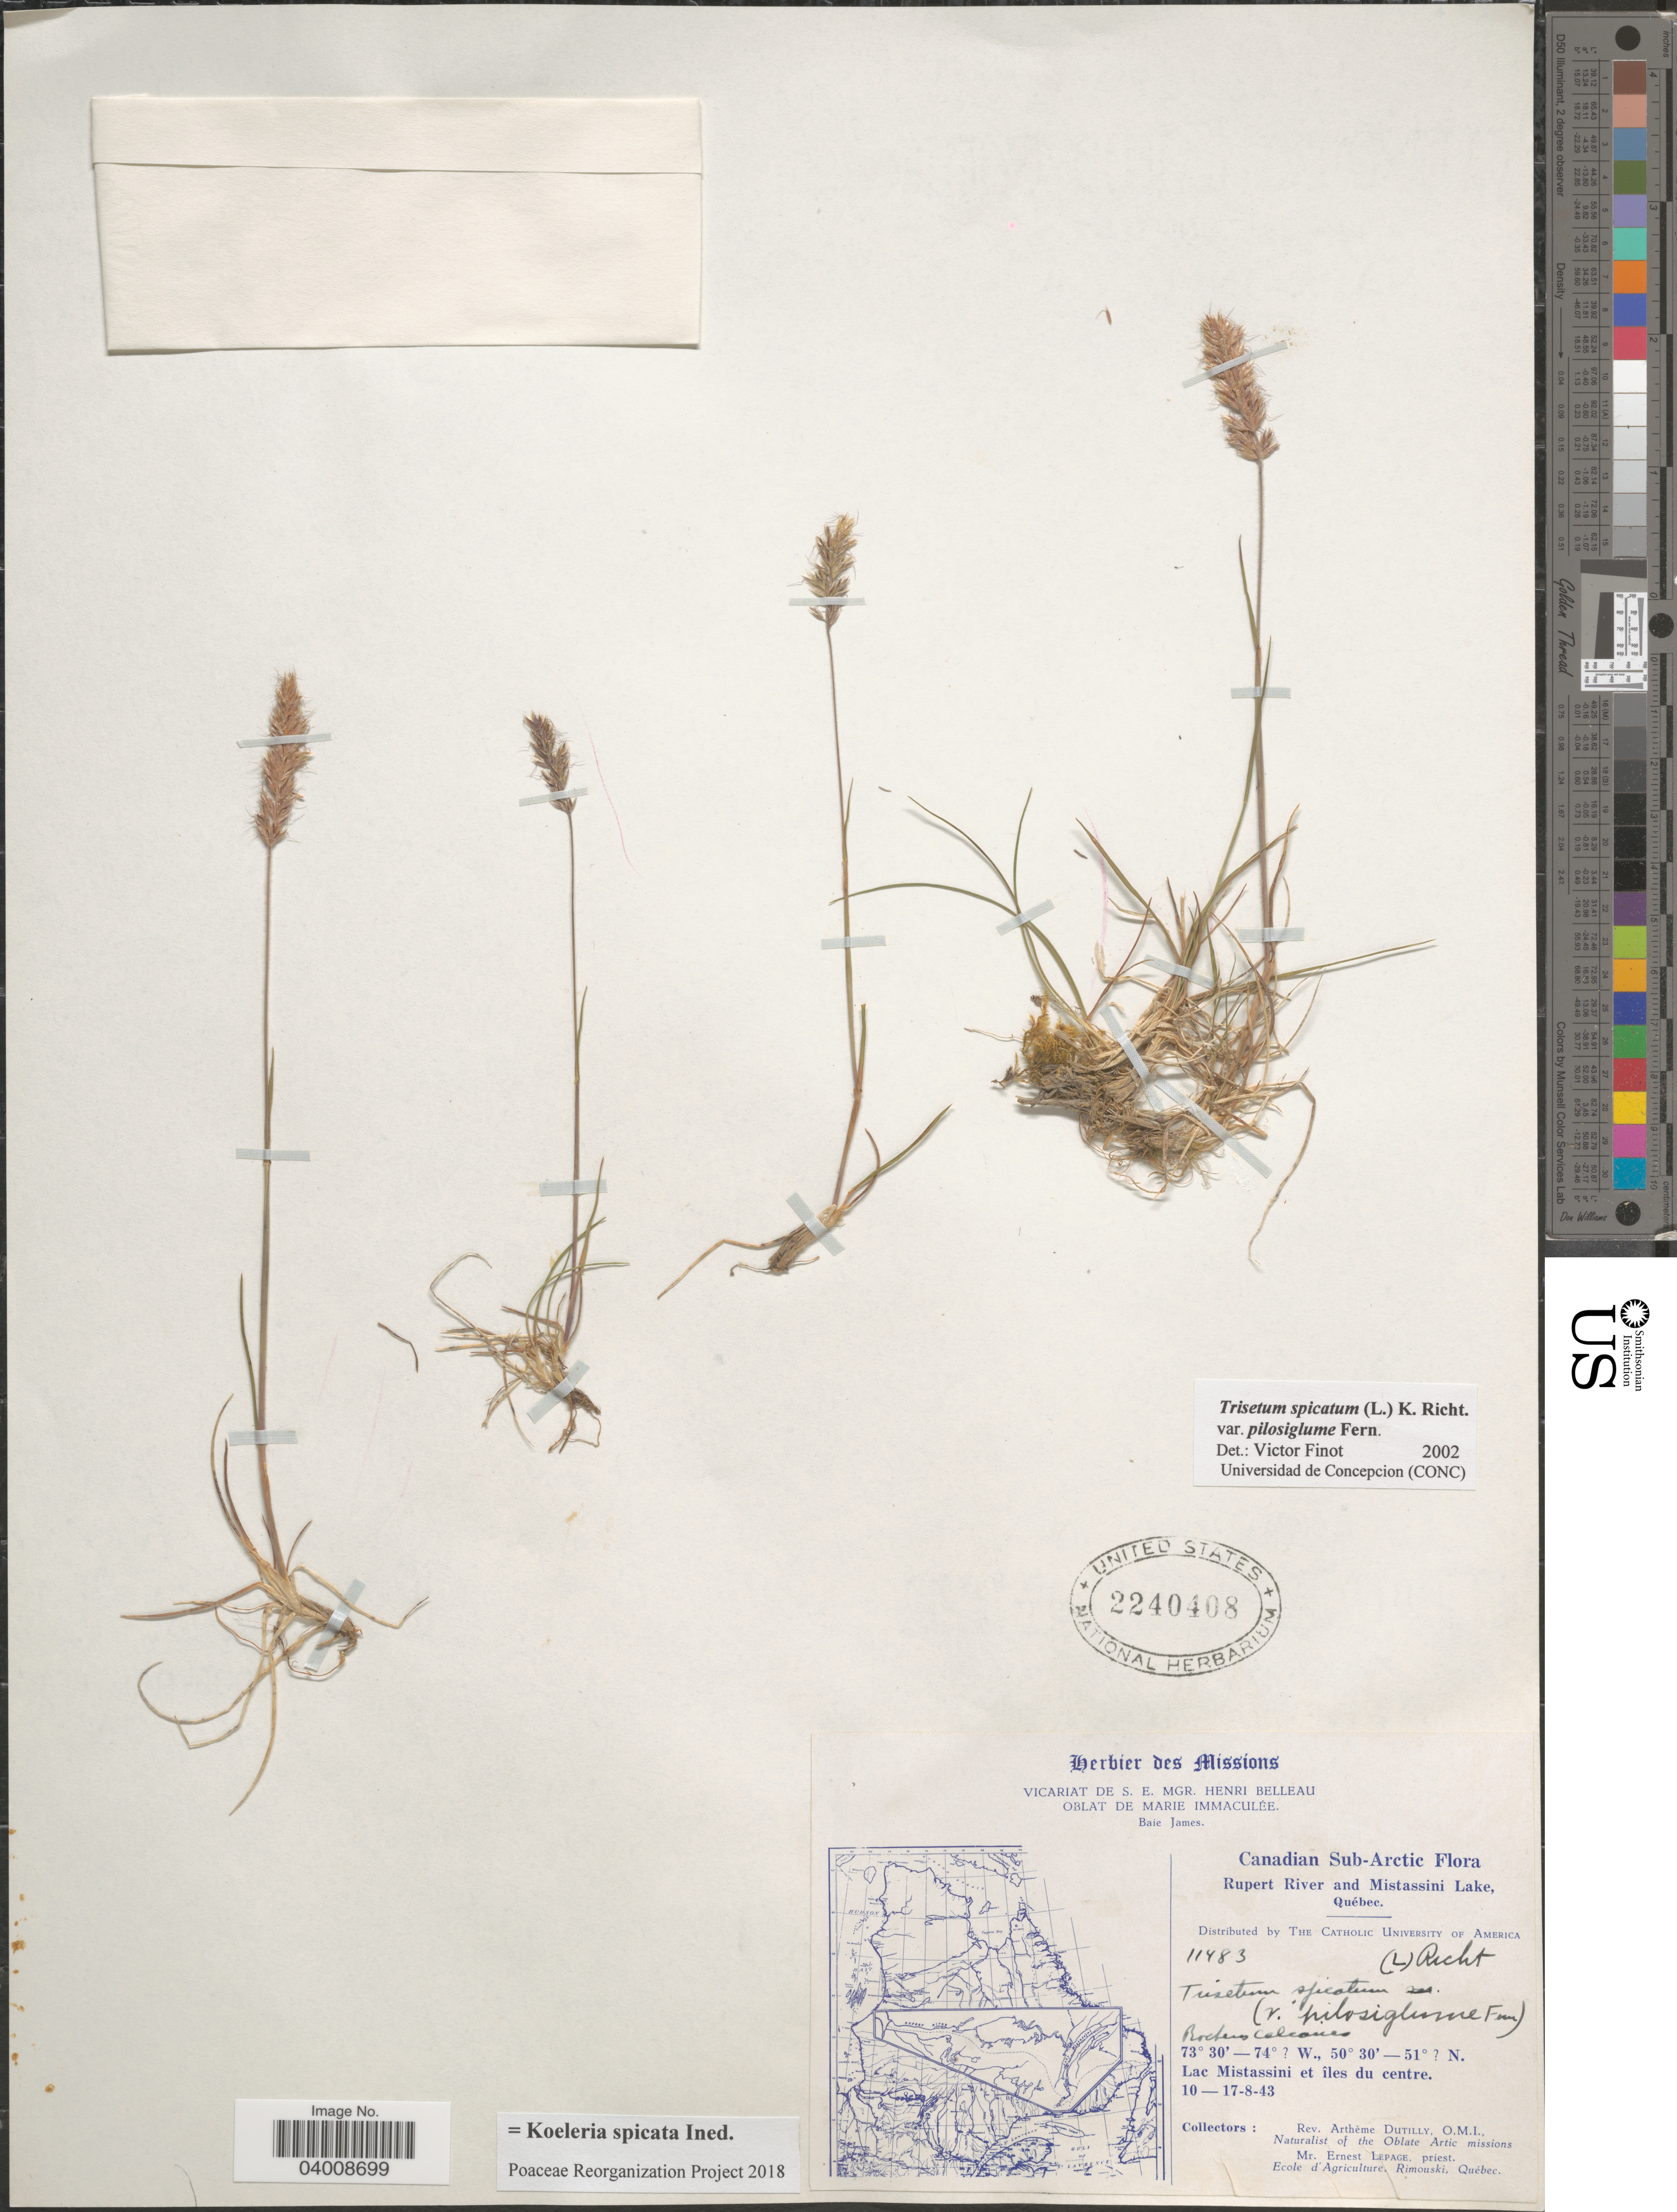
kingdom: Plantae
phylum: Tracheophyta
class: Liliopsida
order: Poales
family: Poaceae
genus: Koeleria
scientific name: Koeleria spicata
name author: (L.) Barberá et al.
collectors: A. Dutilly & E. Lepage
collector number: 11483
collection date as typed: Transcribed d/m/y: 10/8/43 to 17/8/43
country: Canada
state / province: Quebec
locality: Canadian Sub-Arctic. Rupert River and Mistassini Lake. Lac Mistassini et îles du centre.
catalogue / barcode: US 2240408